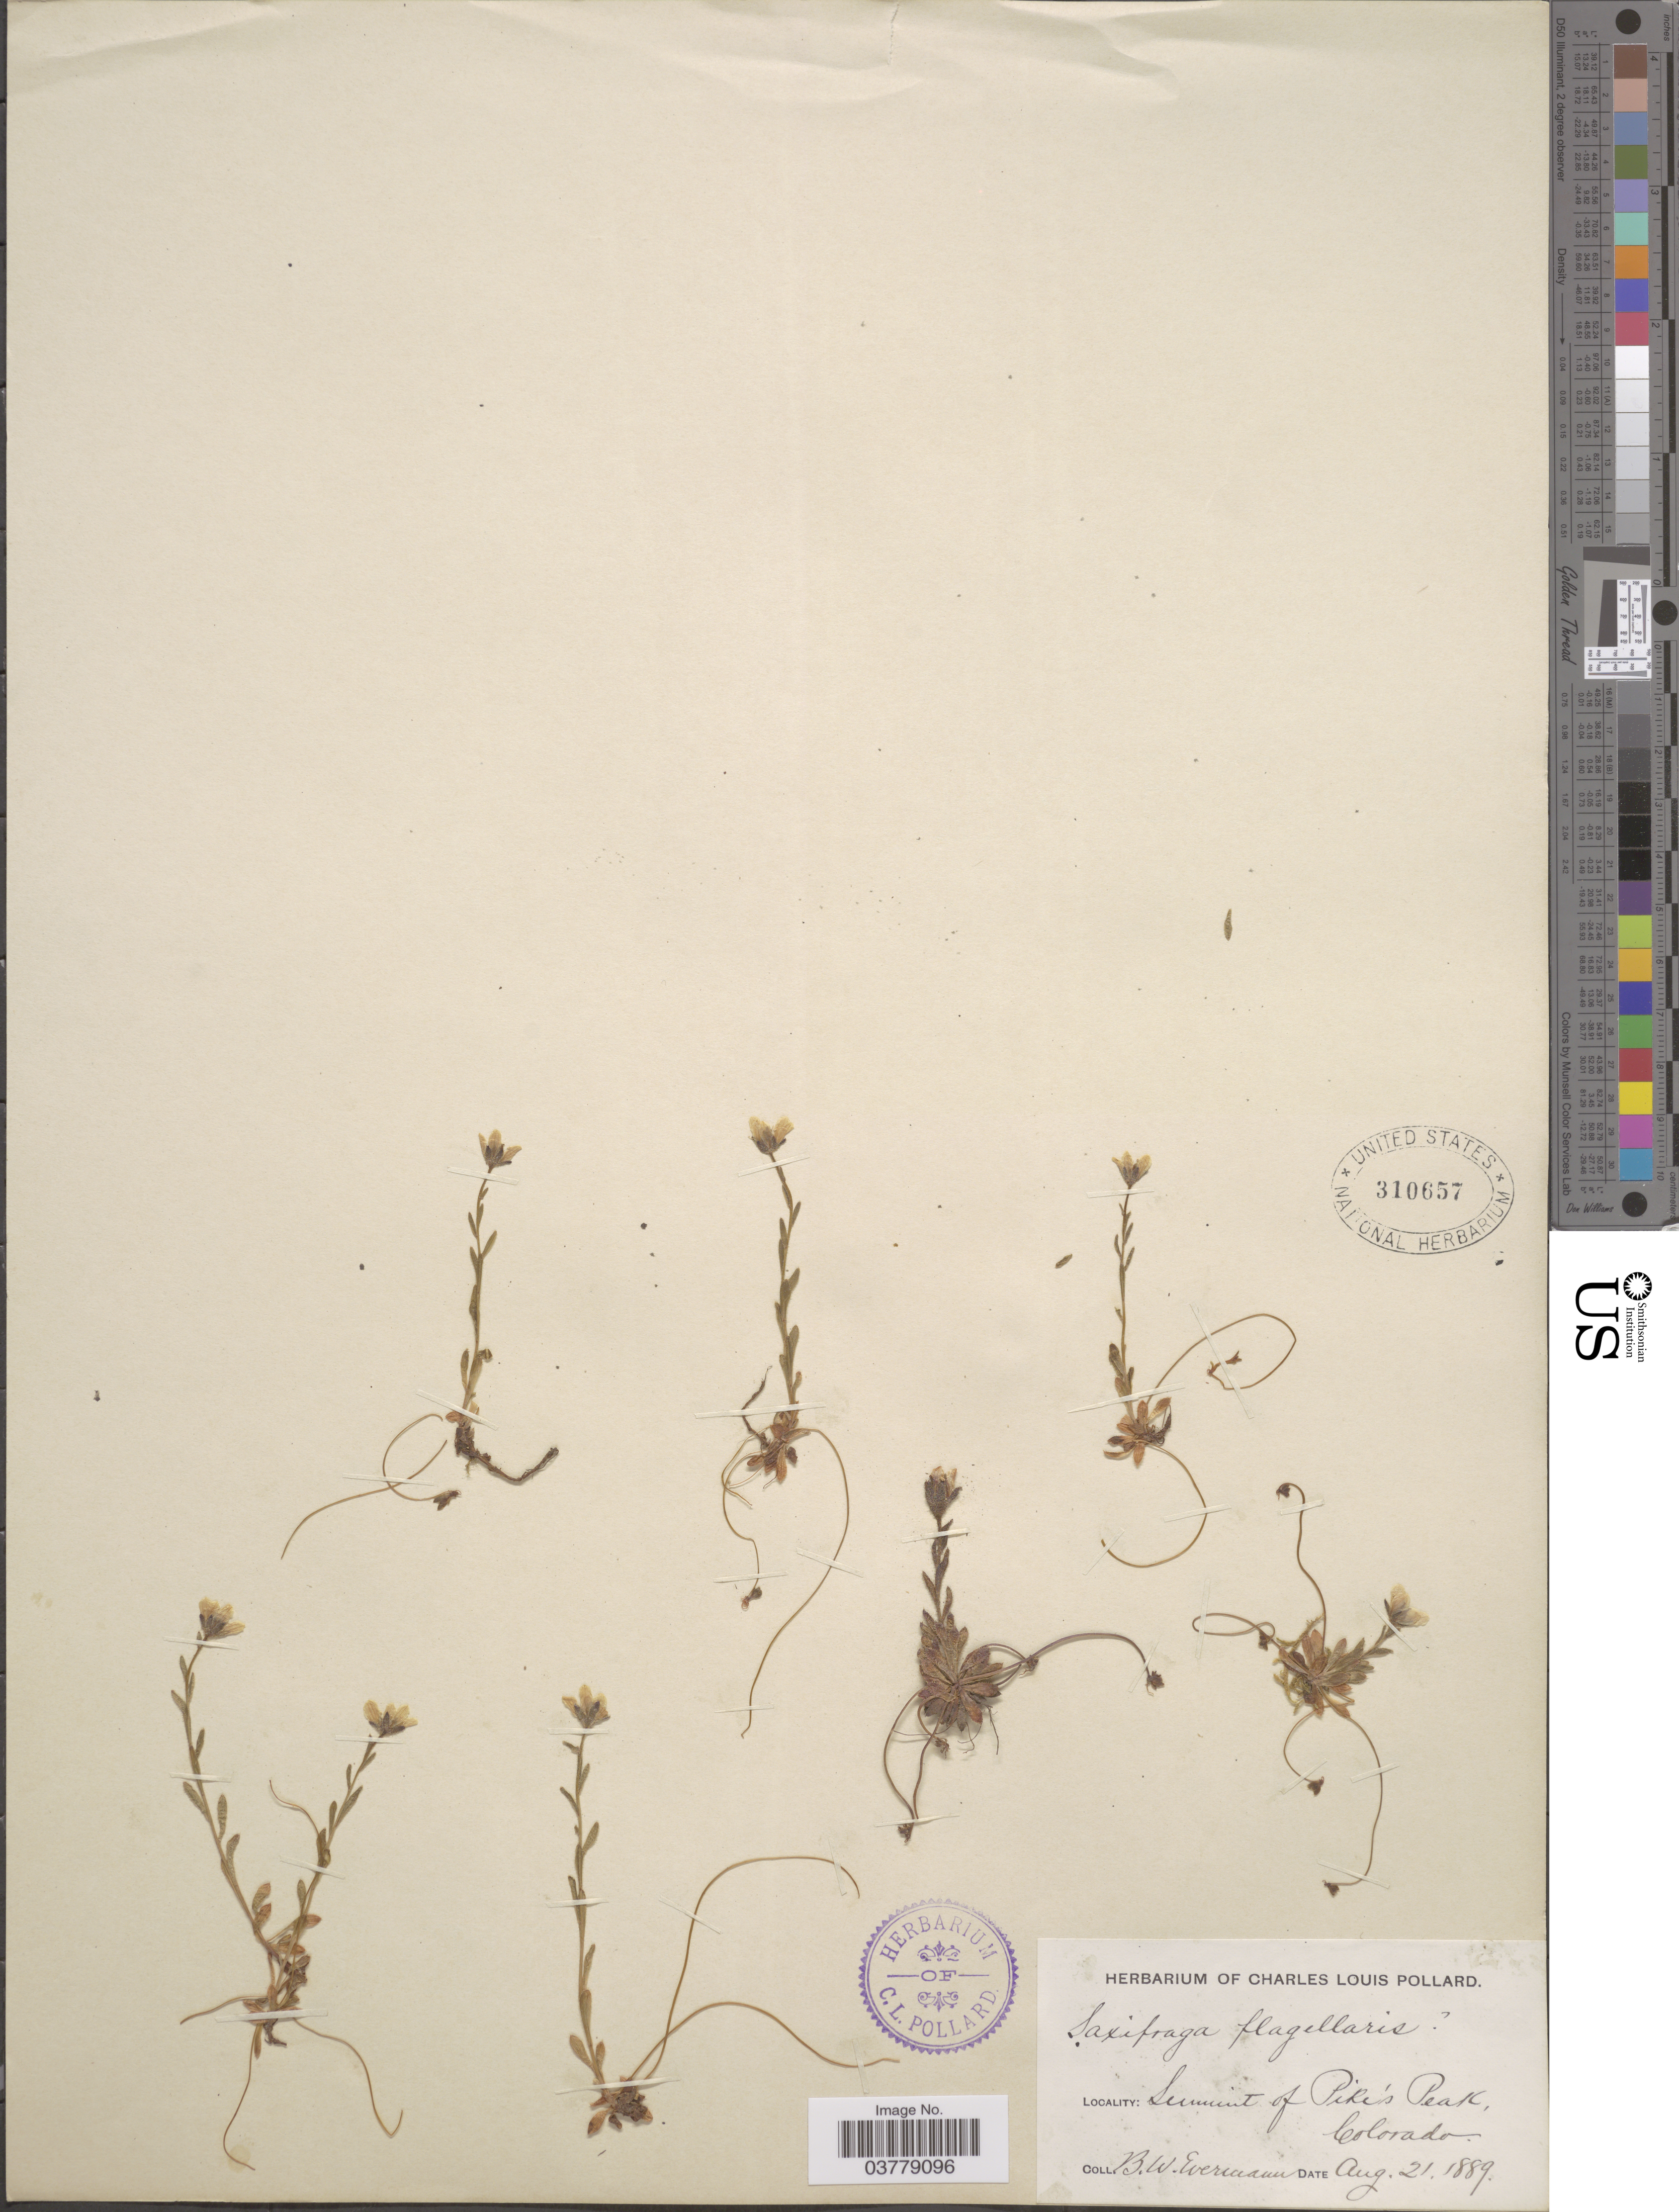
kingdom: Plantae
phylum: Tracheophyta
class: Magnoliopsida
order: Saxifragales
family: Saxifragaceae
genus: Saxifraga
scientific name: Saxifraga flagellaris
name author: Willd. ex Sternb.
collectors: B. W. Evermann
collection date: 1889-08-21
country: United States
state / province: Colorado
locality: Summit of Pike's Peak.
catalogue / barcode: US 310657